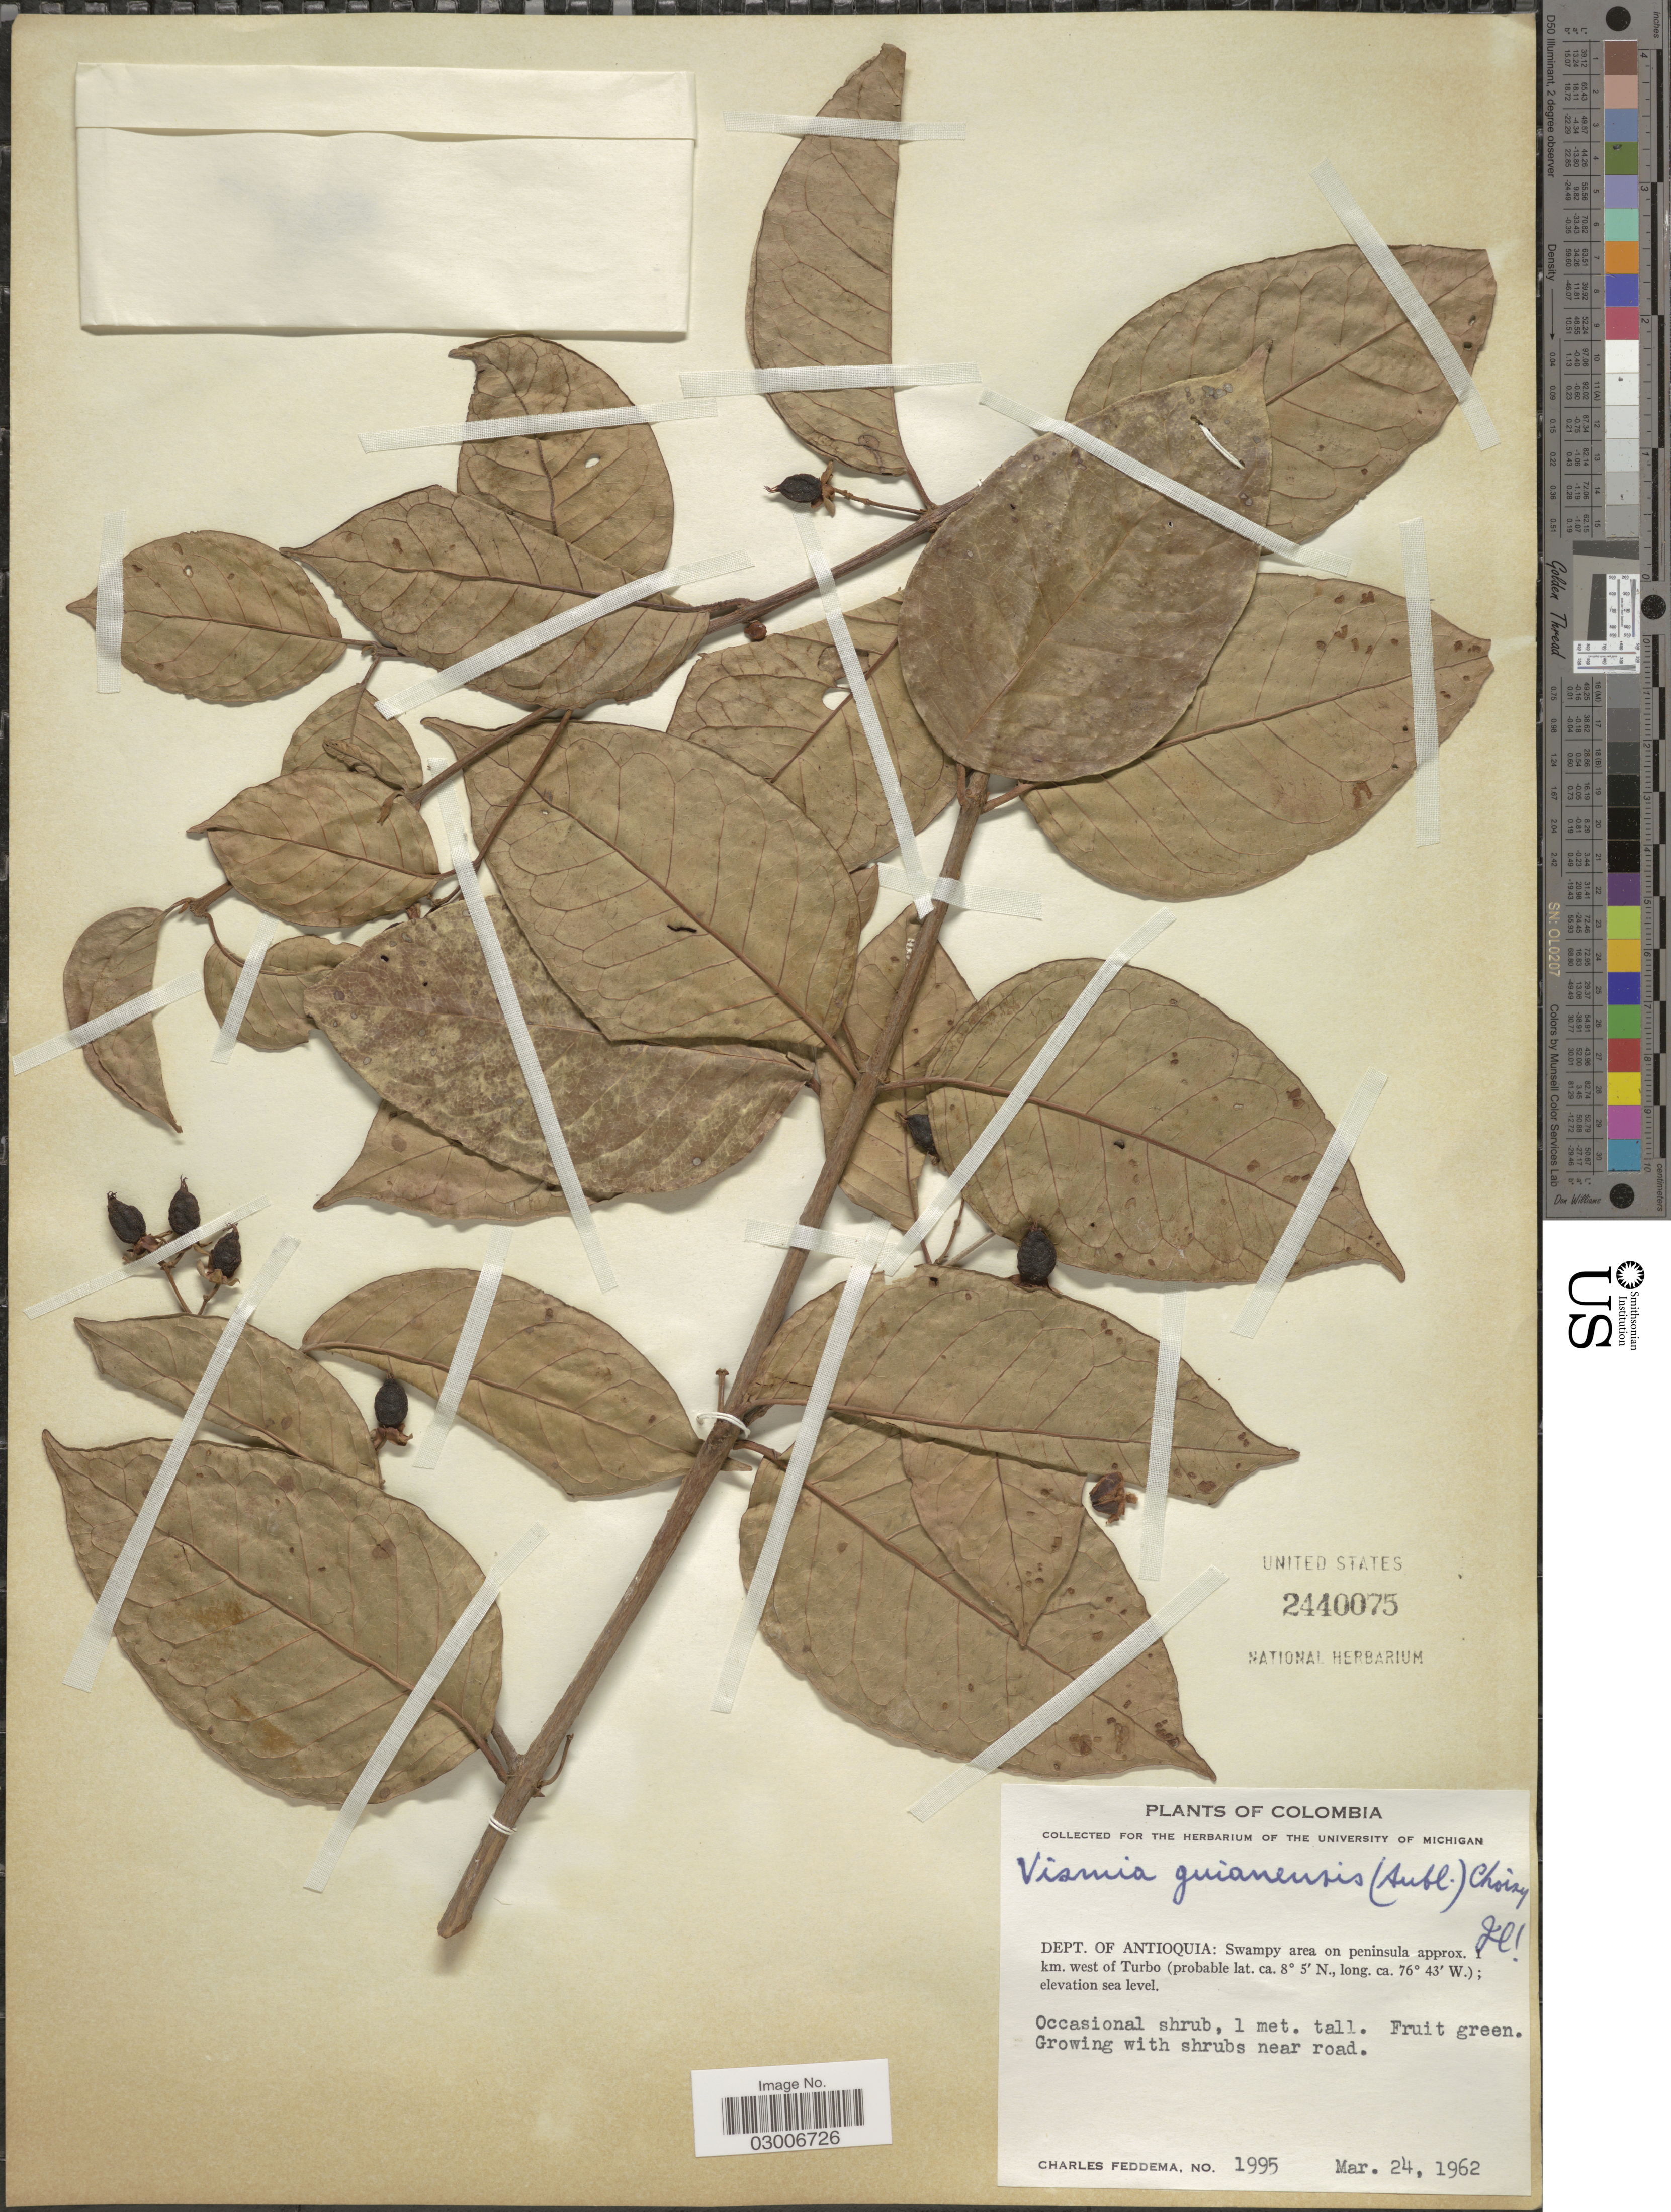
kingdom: Plantae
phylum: Tracheophyta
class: Magnoliopsida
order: Malpighiales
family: Hypericaceae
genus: Vismia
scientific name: Vismia guianensis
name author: (Aubl.) Pers.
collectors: C. Feddema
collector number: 1995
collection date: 1962-03-24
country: Colombia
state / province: Antioquia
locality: Dept. of Antioquia: Swampy area on peninsula approx. 1 km. west of Turbo.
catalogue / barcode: US 2440075